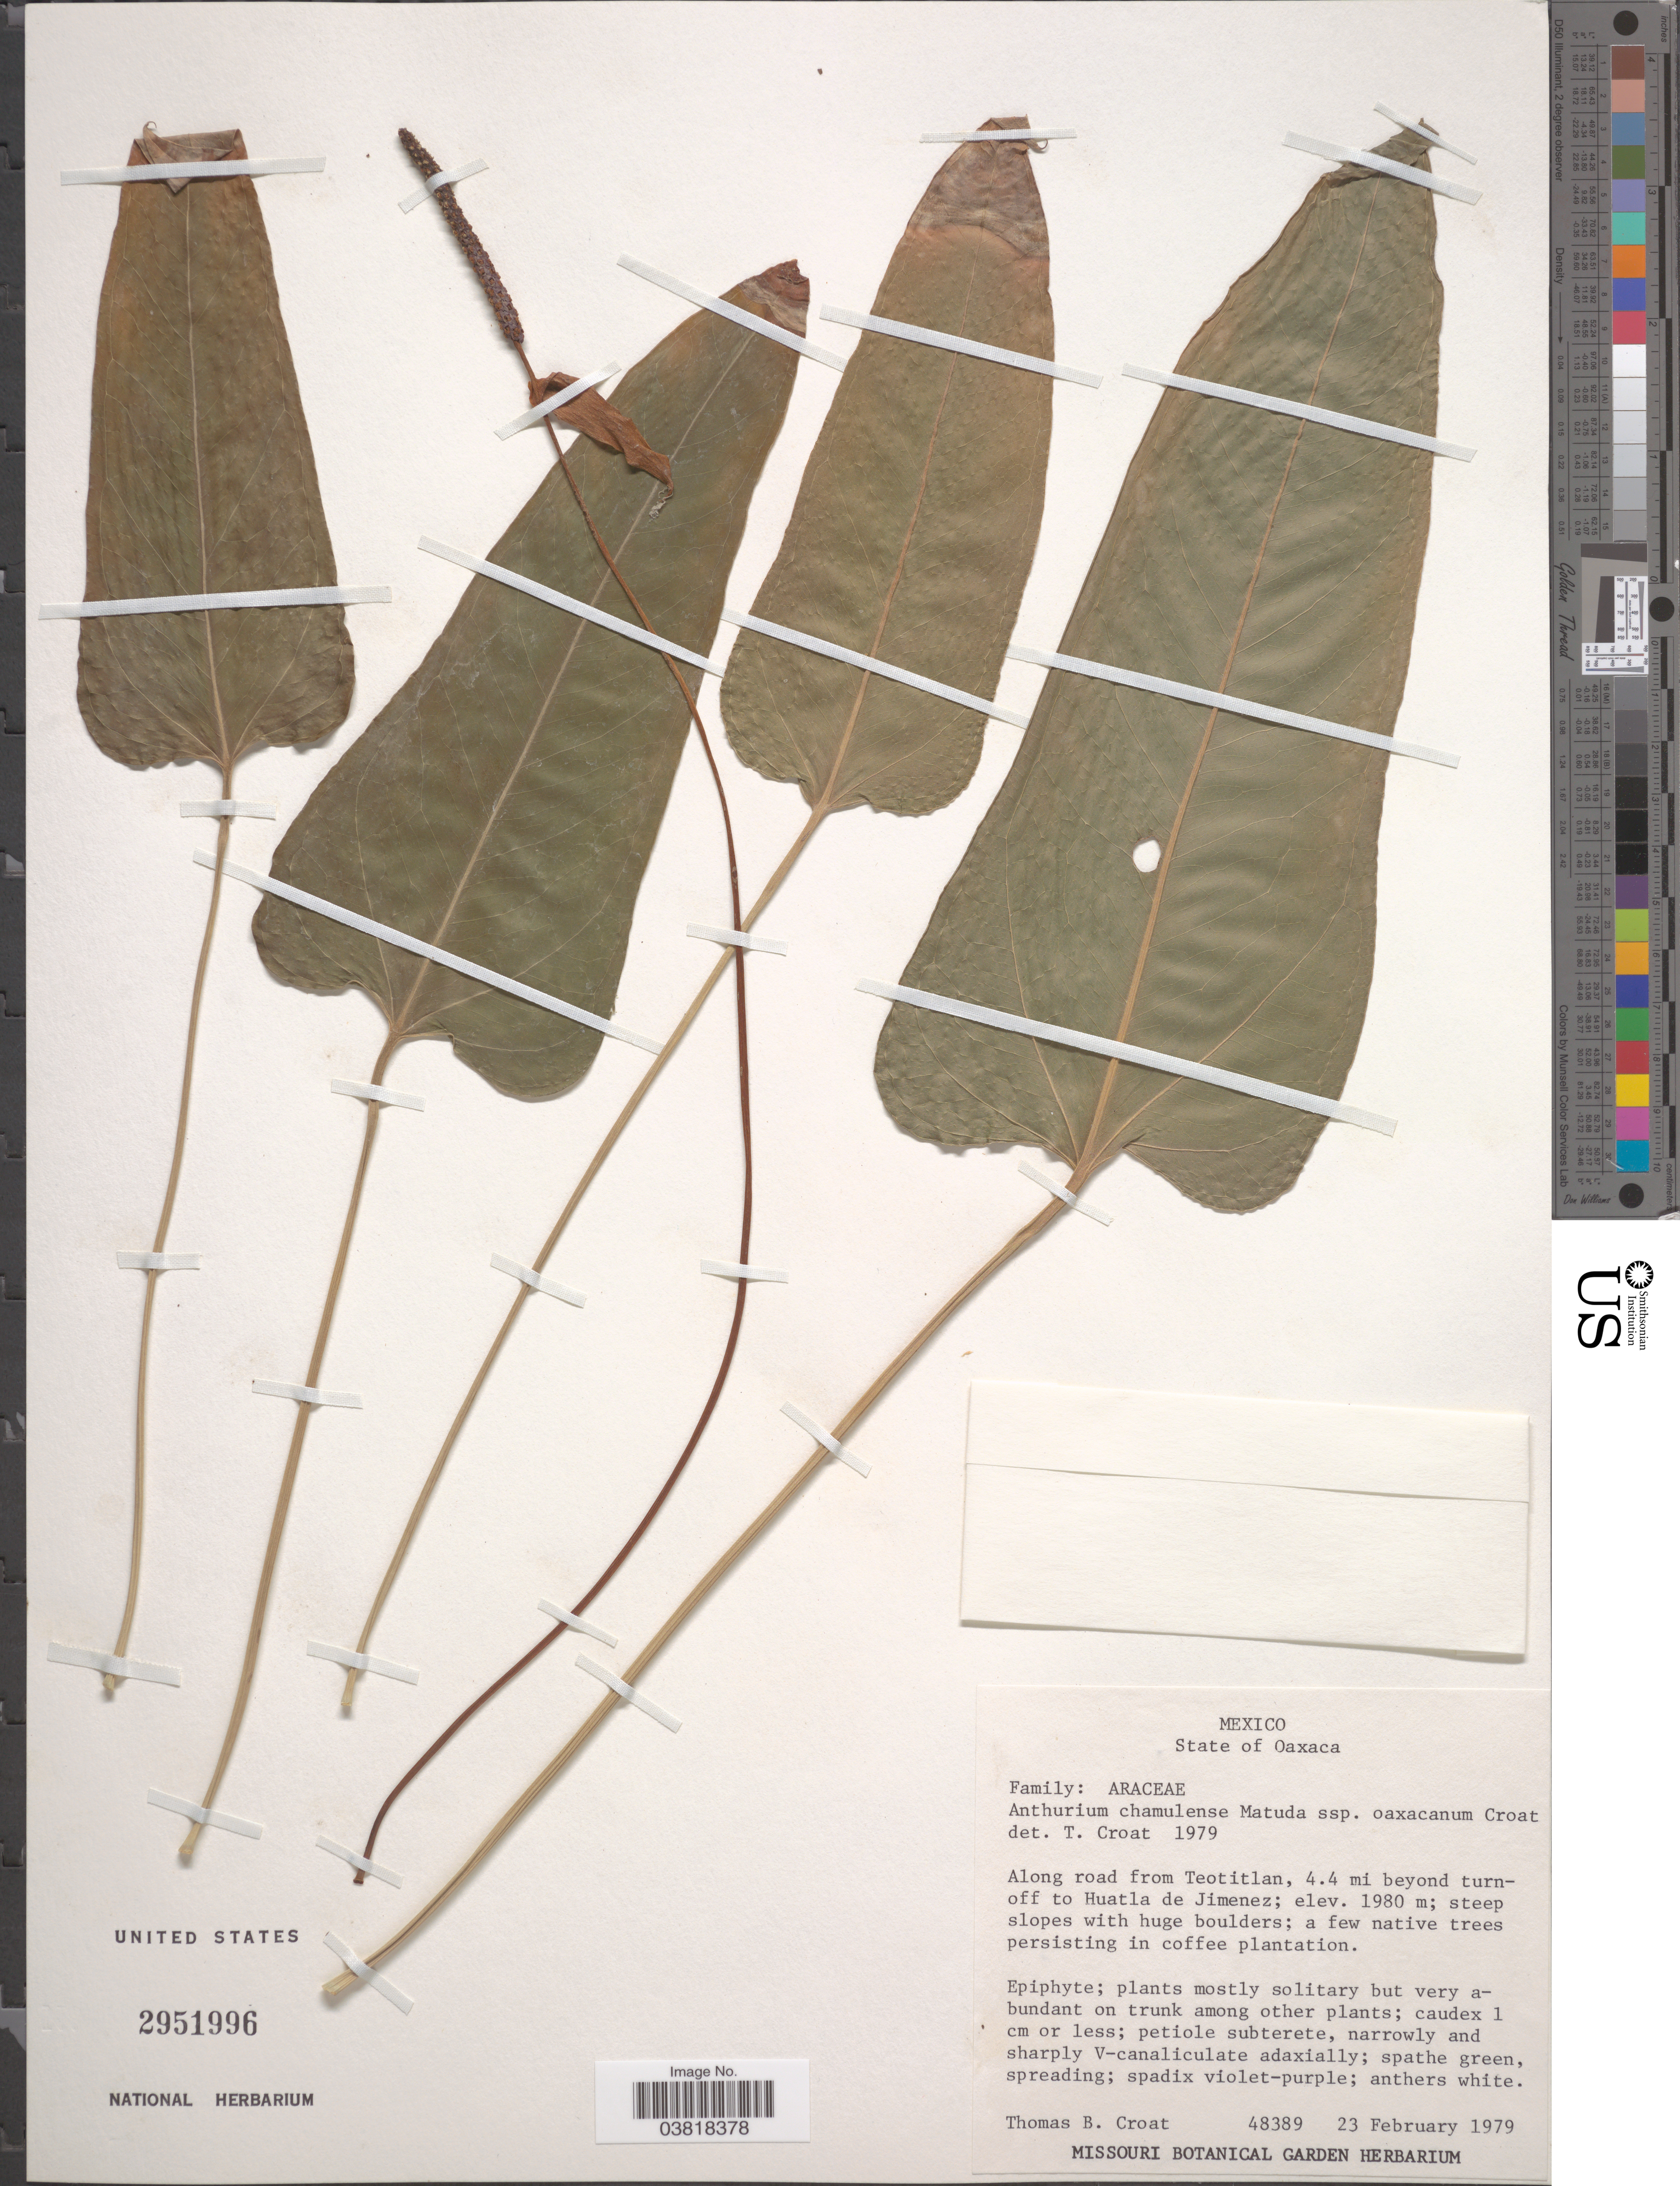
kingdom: Plantae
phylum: Tracheophyta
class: Liliopsida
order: Alismatales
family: Araceae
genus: Anthurium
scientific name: Anthurium chamulense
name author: Matuda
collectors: T. B. Croat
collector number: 48389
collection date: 1979-02-23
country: Mexico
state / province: Oaxaca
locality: Along road from Teotitlan, 4.4 mi beyond turn-off to Huatla de Jimenez.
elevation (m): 1980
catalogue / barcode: US 2951996